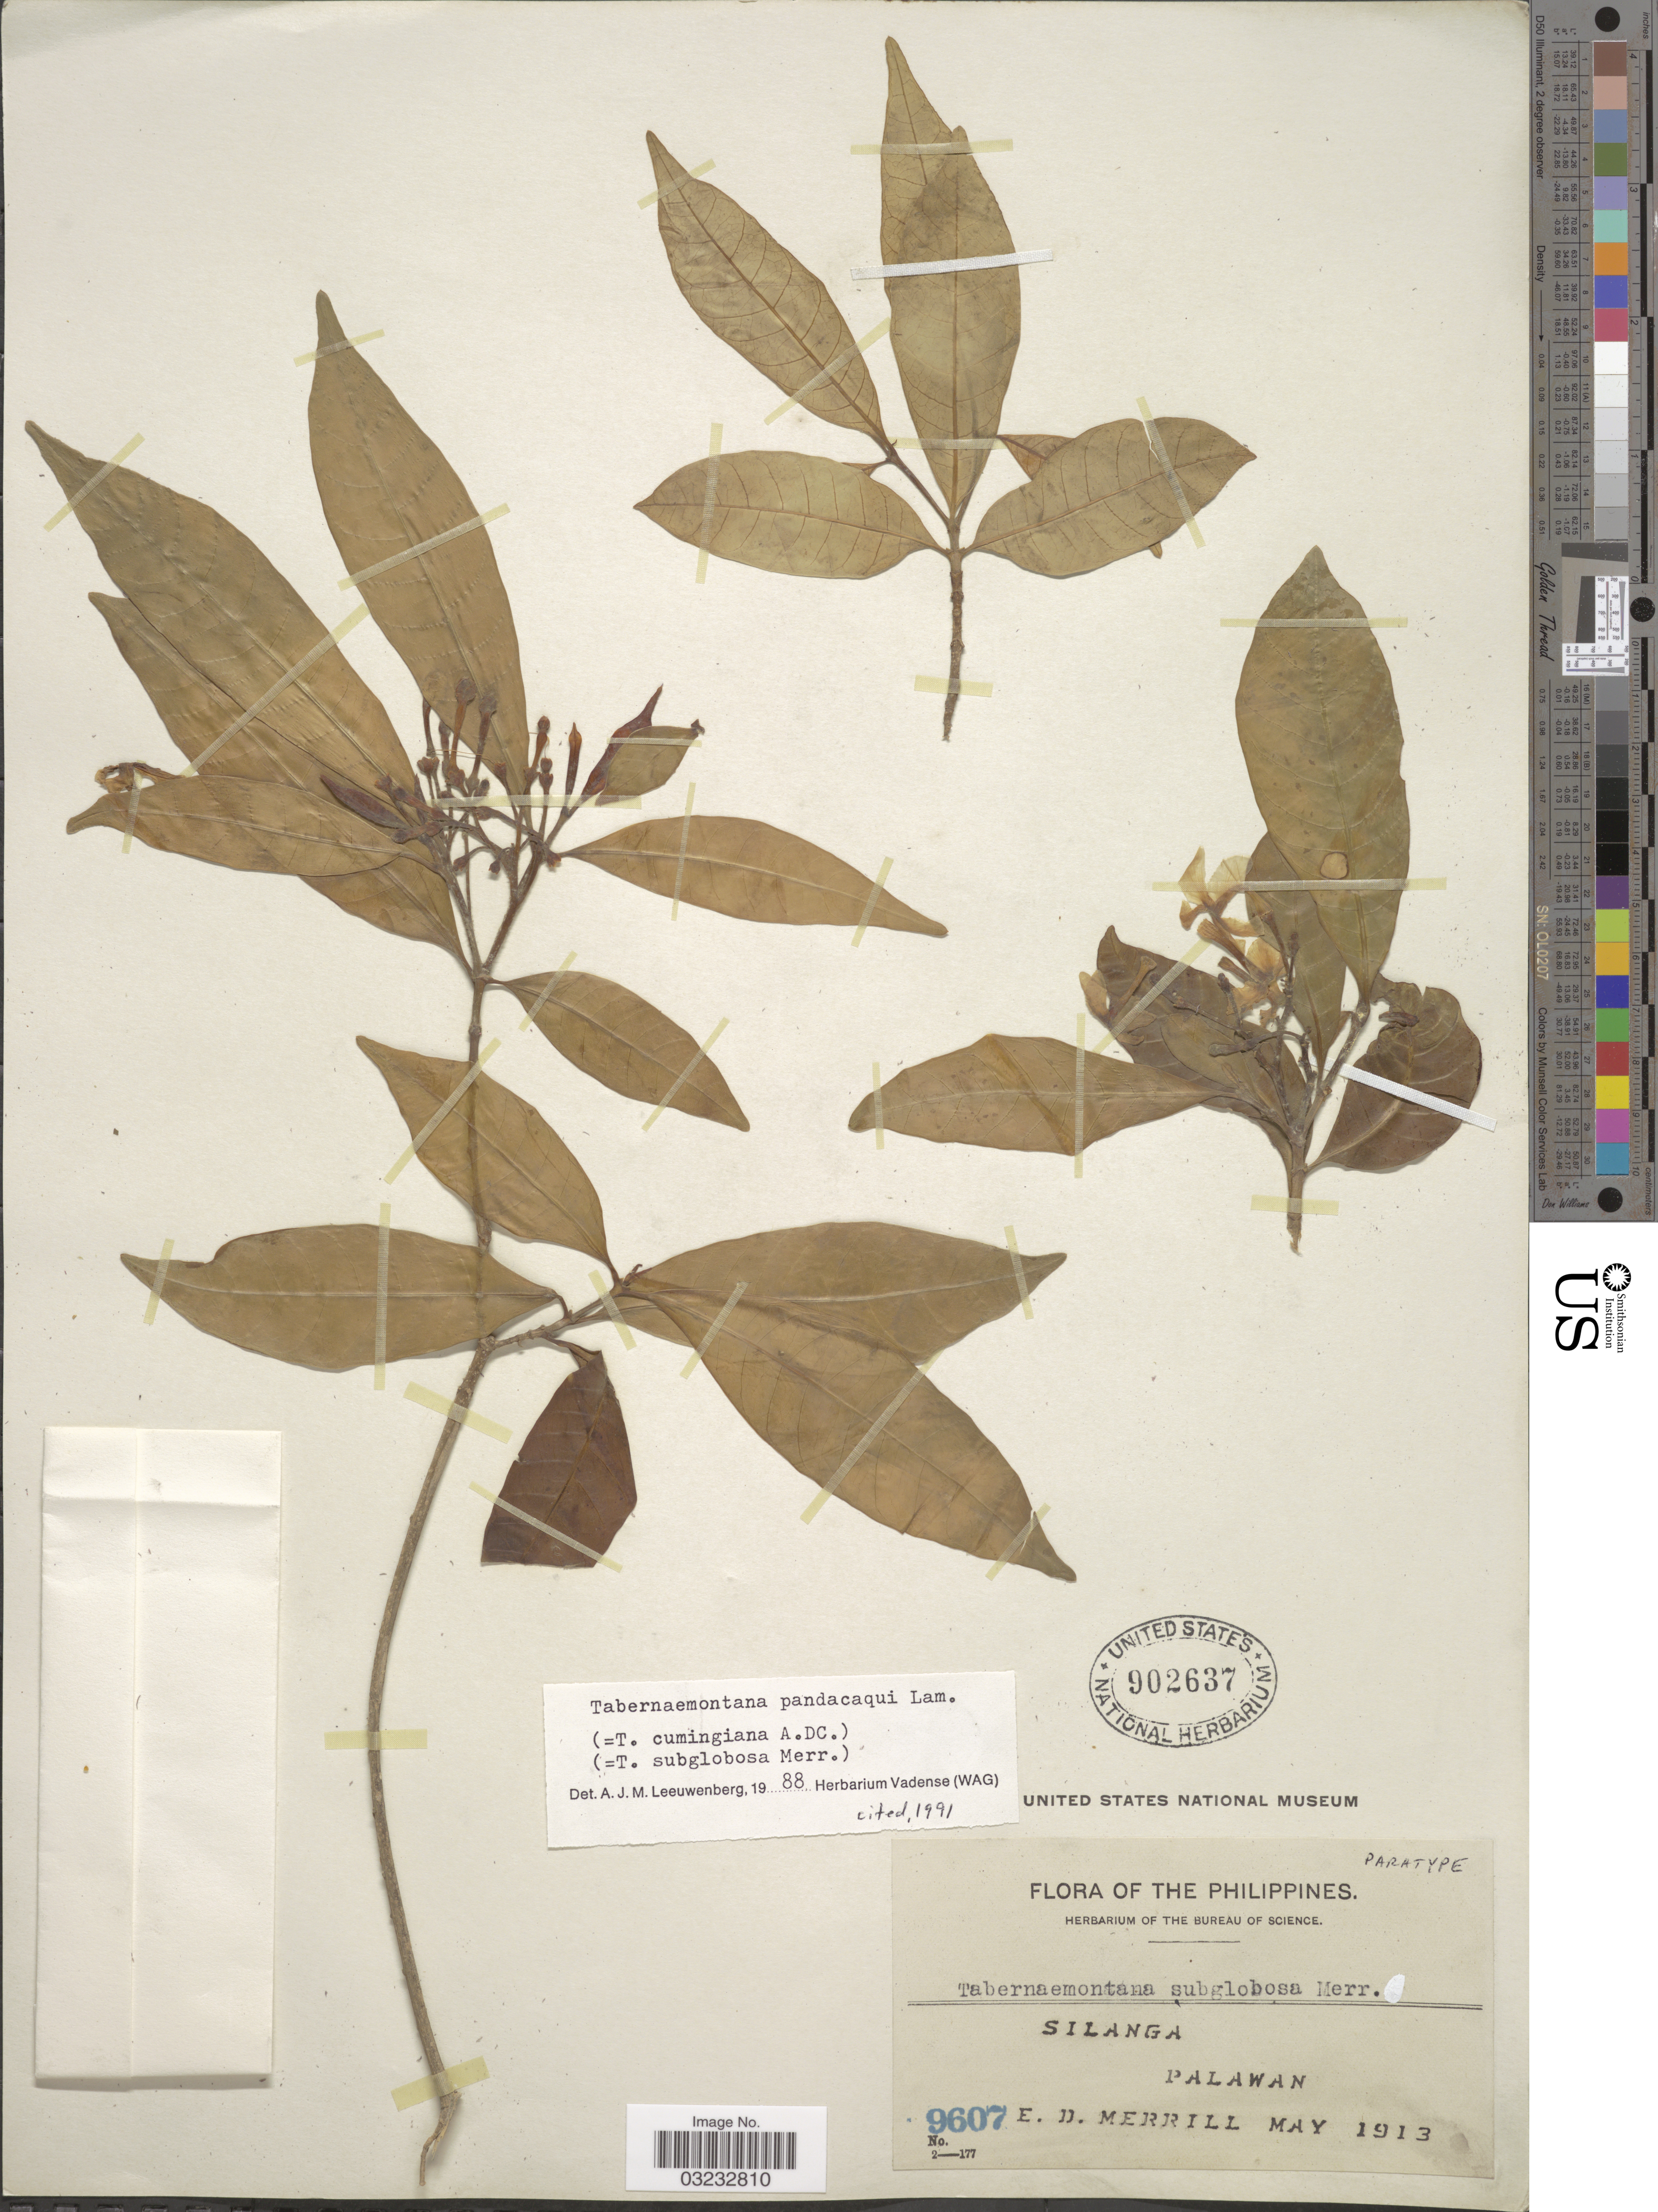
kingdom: Plantae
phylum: Tracheophyta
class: Magnoliopsida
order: Gentianales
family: Apocynaceae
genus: Tabernaemontana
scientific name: Tabernaemontana pandacaqui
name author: Poir.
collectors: E. D. Merrill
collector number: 9607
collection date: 1913-05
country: Philippines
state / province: Mimaropa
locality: Silanga. Palawan.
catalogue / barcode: US 902637